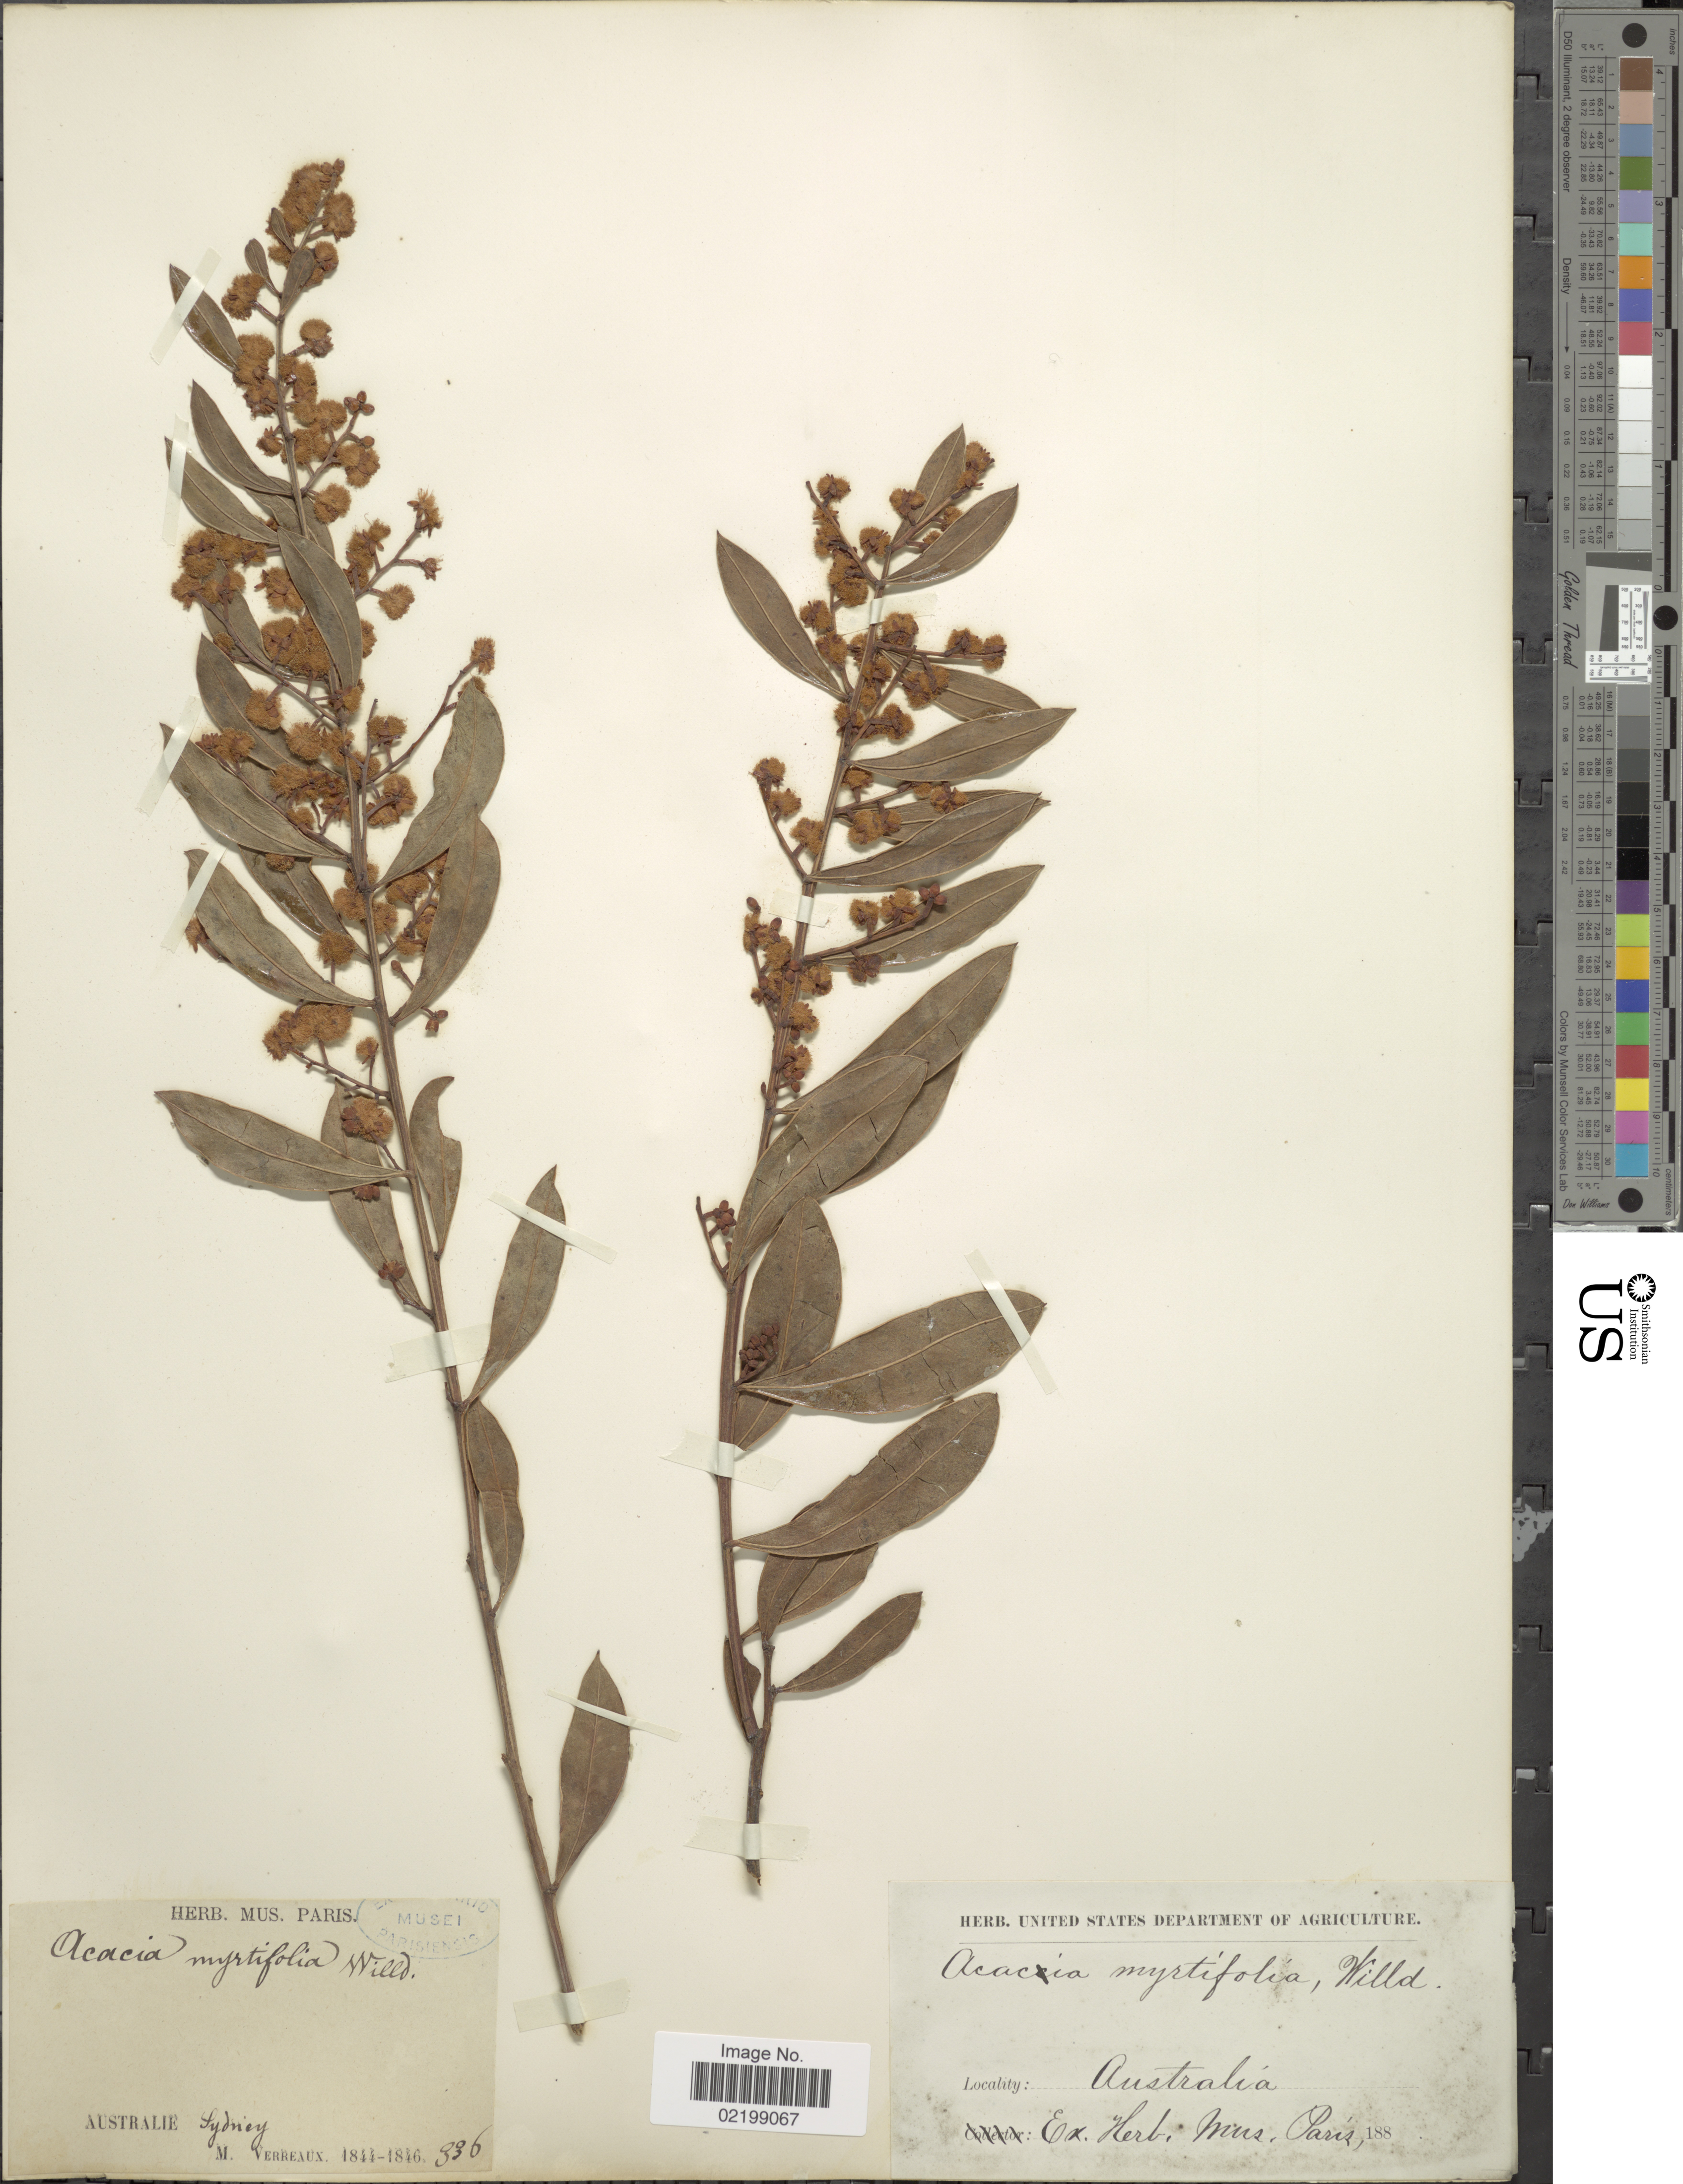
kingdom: Plantae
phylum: Tracheophyta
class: Magnoliopsida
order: Fabales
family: Fabaceae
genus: Acacia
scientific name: Acacia myrtifolia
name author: (Sm.) Willd.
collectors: M. Verreaux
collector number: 336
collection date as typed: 1846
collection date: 1844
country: Australia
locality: Sydney